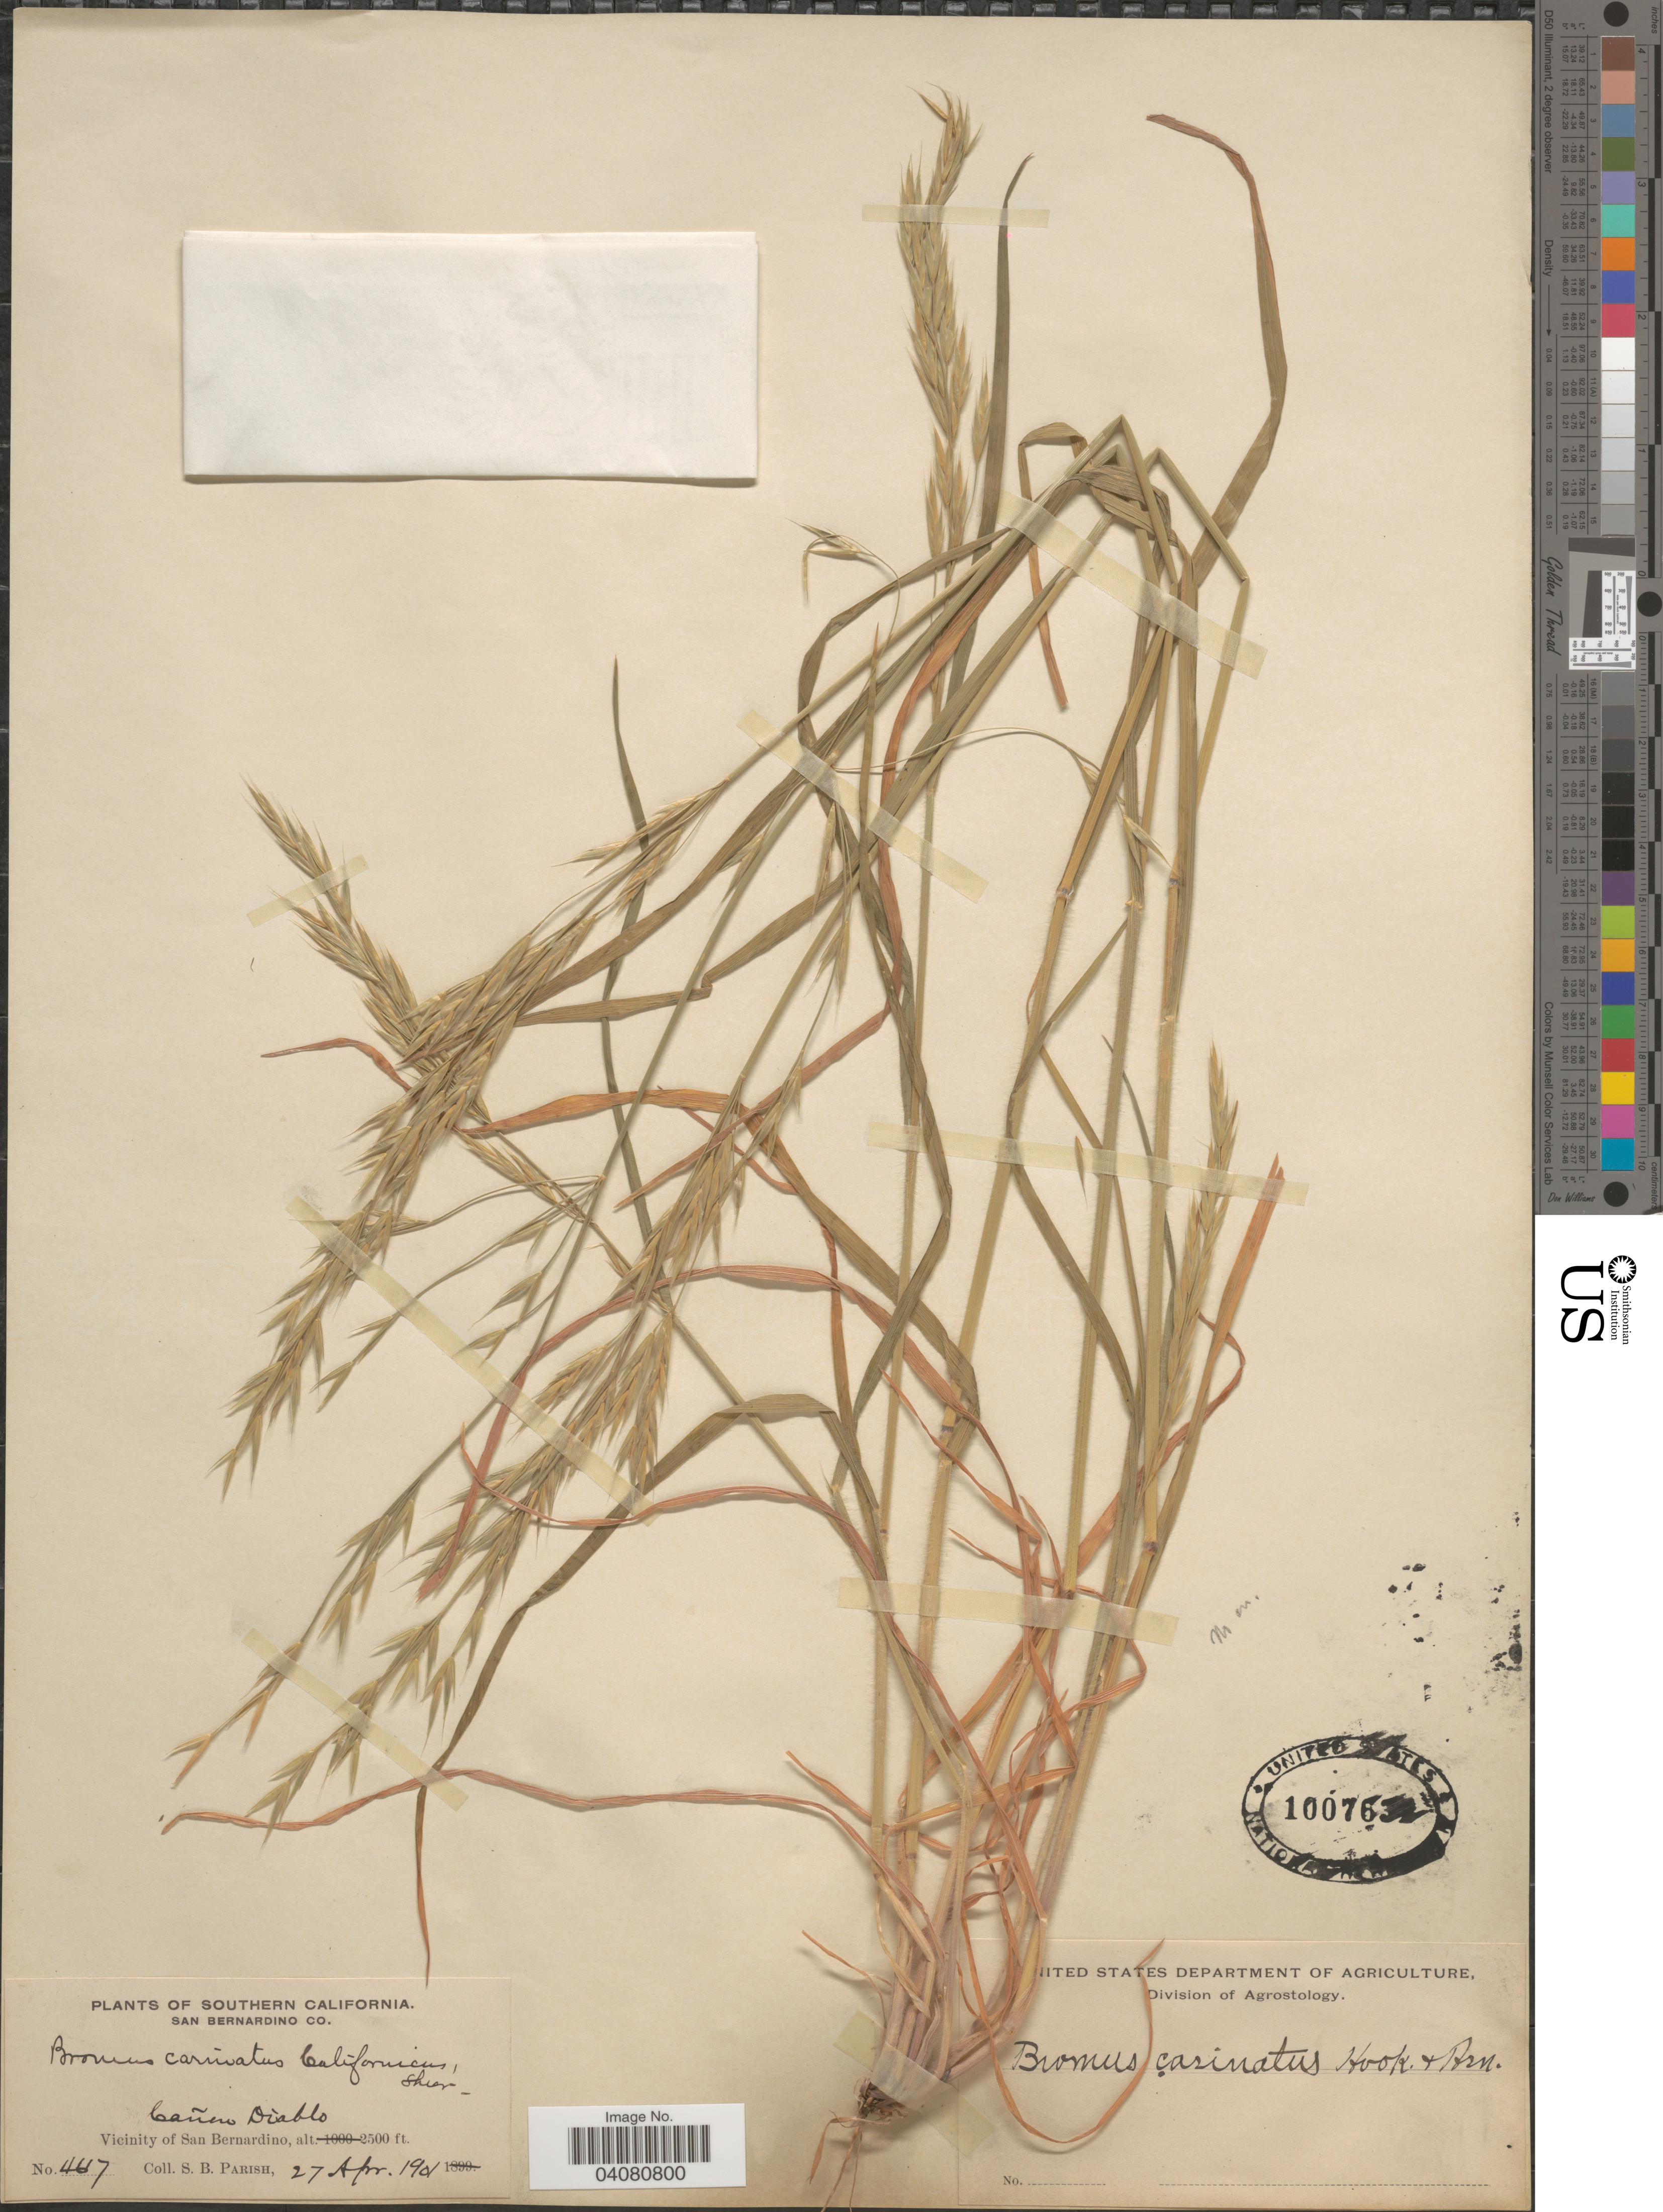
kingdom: Plantae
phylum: Tracheophyta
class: Liliopsida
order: Poales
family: Poaceae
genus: Bromus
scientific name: Bromus carinatus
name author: Hook. & Arn.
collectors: S. B. Parish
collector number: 4617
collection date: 1901-04-27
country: United States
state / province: California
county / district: San Bernardino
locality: Southern California. San Bernardino Co. Cañon Diablo. Vicinity of San Bernardino.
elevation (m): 762